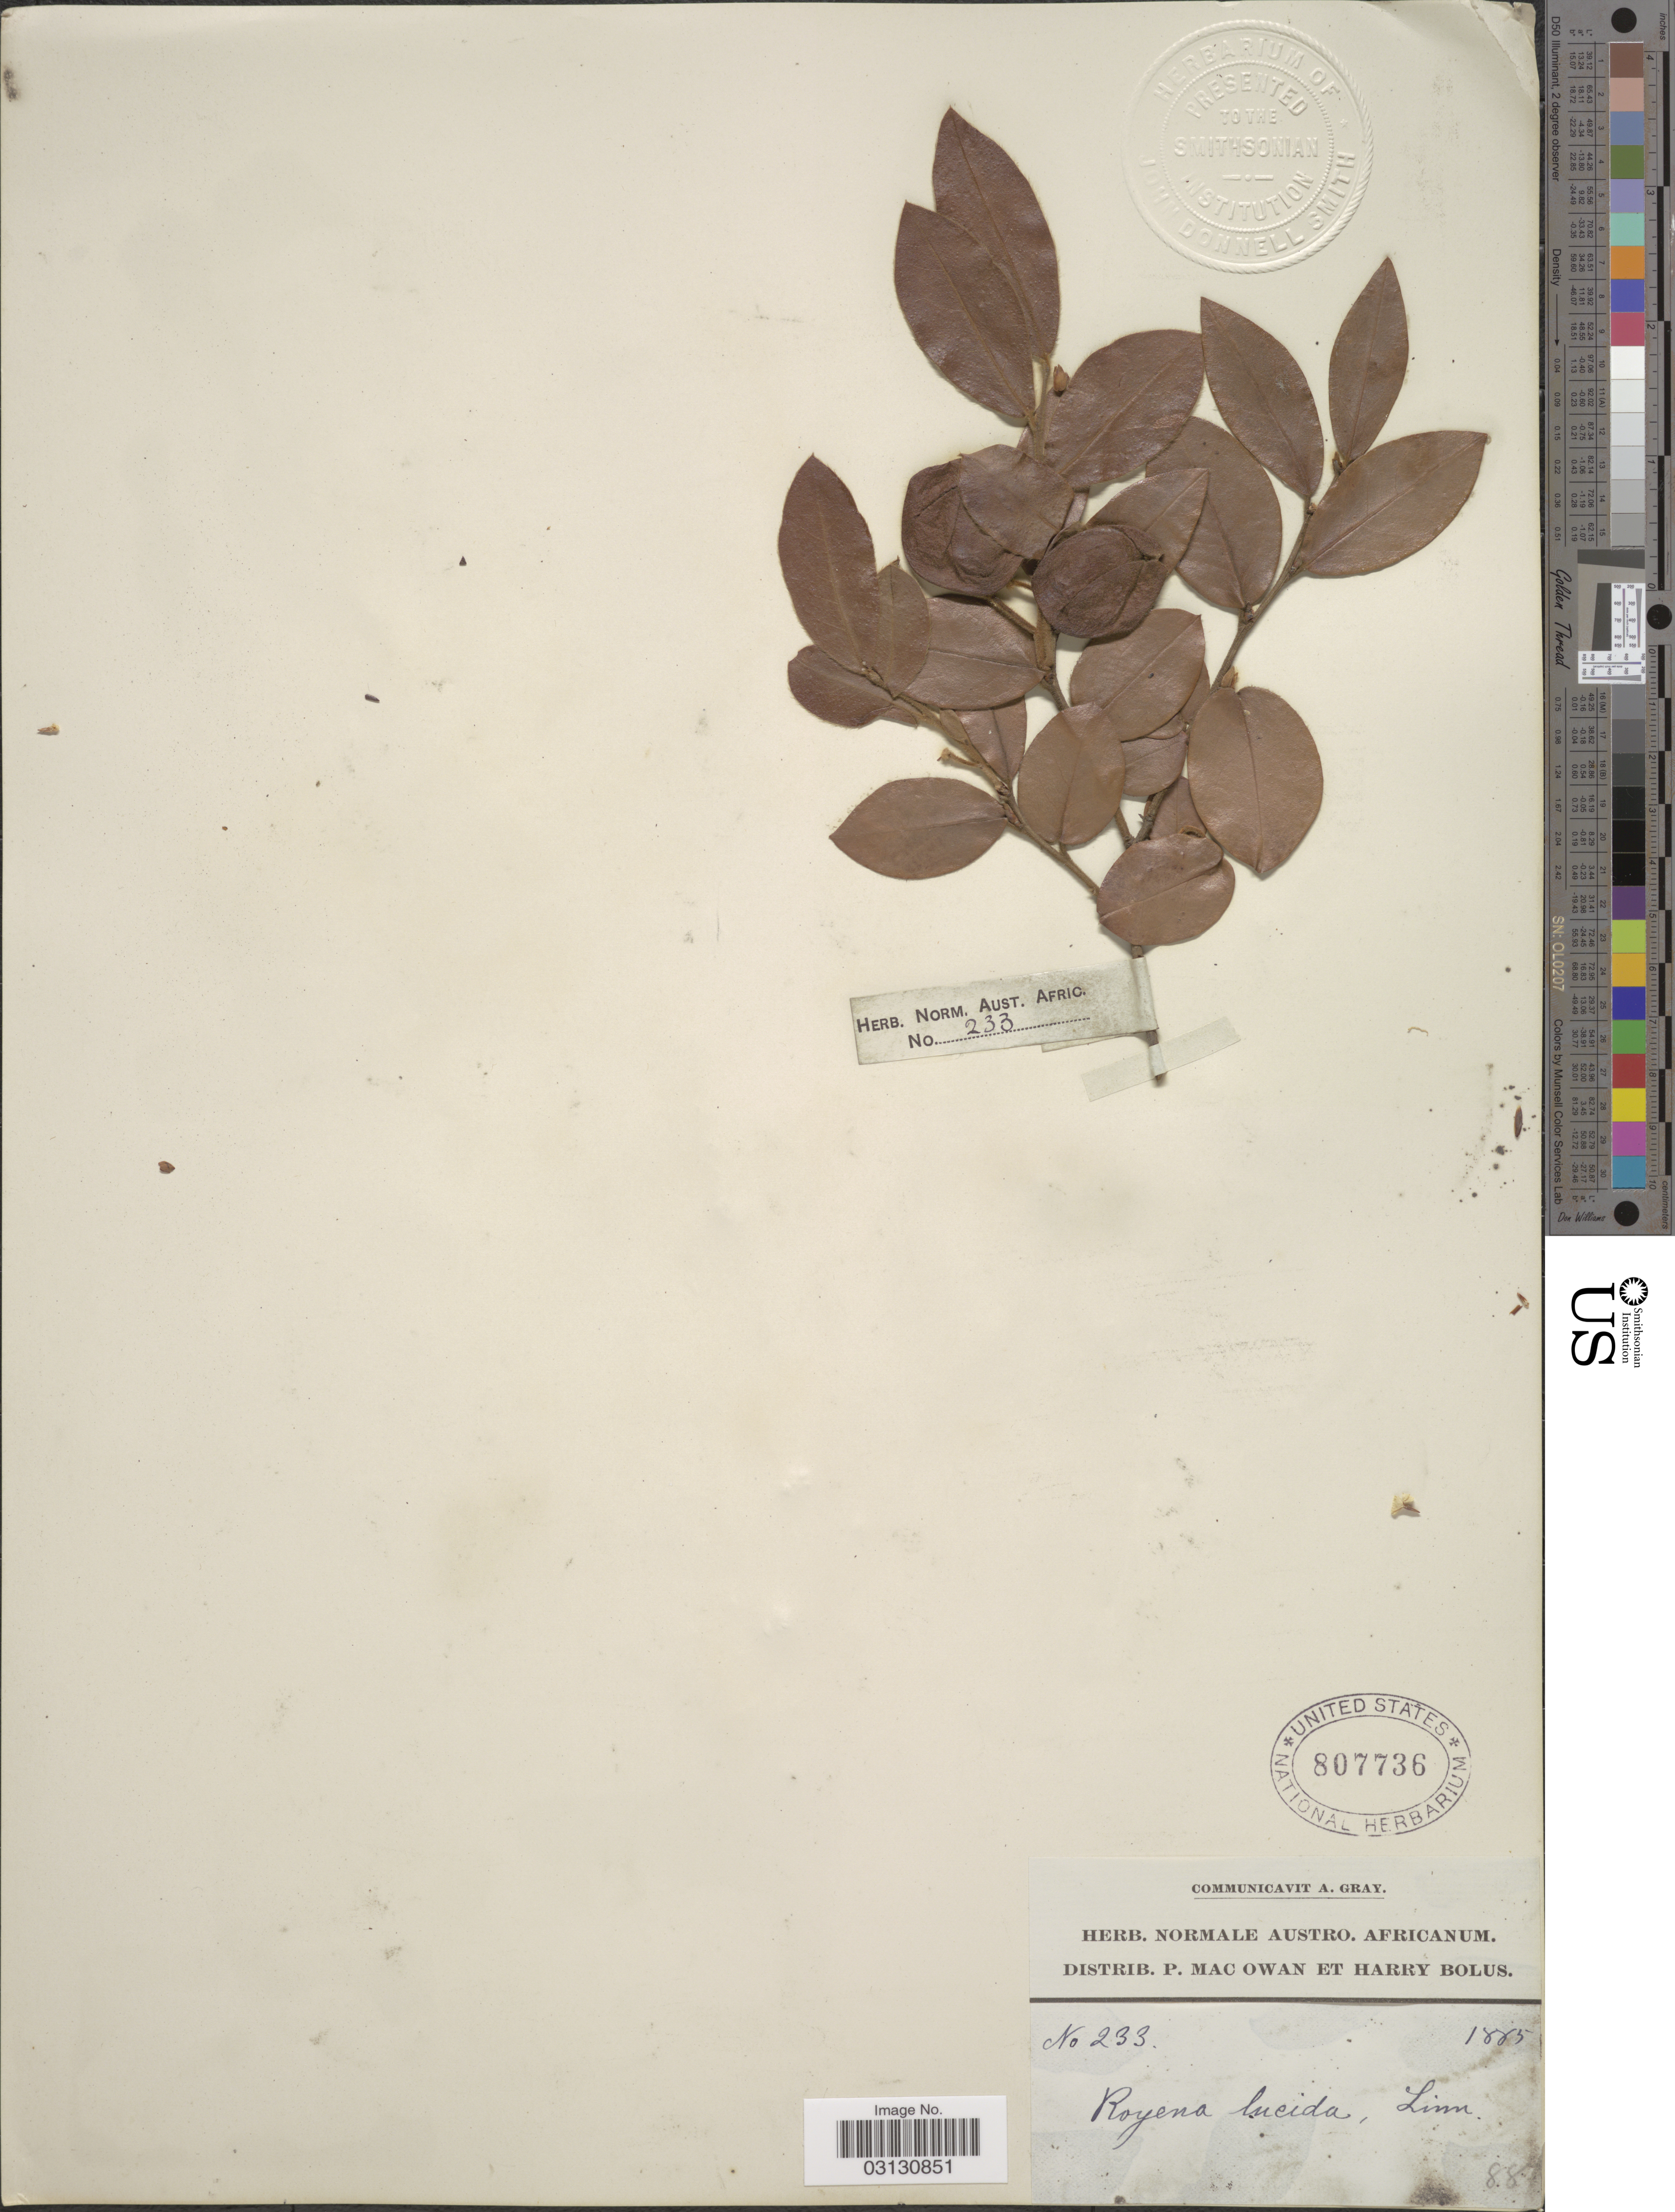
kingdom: Plantae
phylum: Tracheophyta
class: Magnoliopsida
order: Ericales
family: Ebenaceae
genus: Royena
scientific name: Royena lucida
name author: L.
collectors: P. MacOwan & H. Bolus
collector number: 233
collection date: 1885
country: South Africa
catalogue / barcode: US 807736